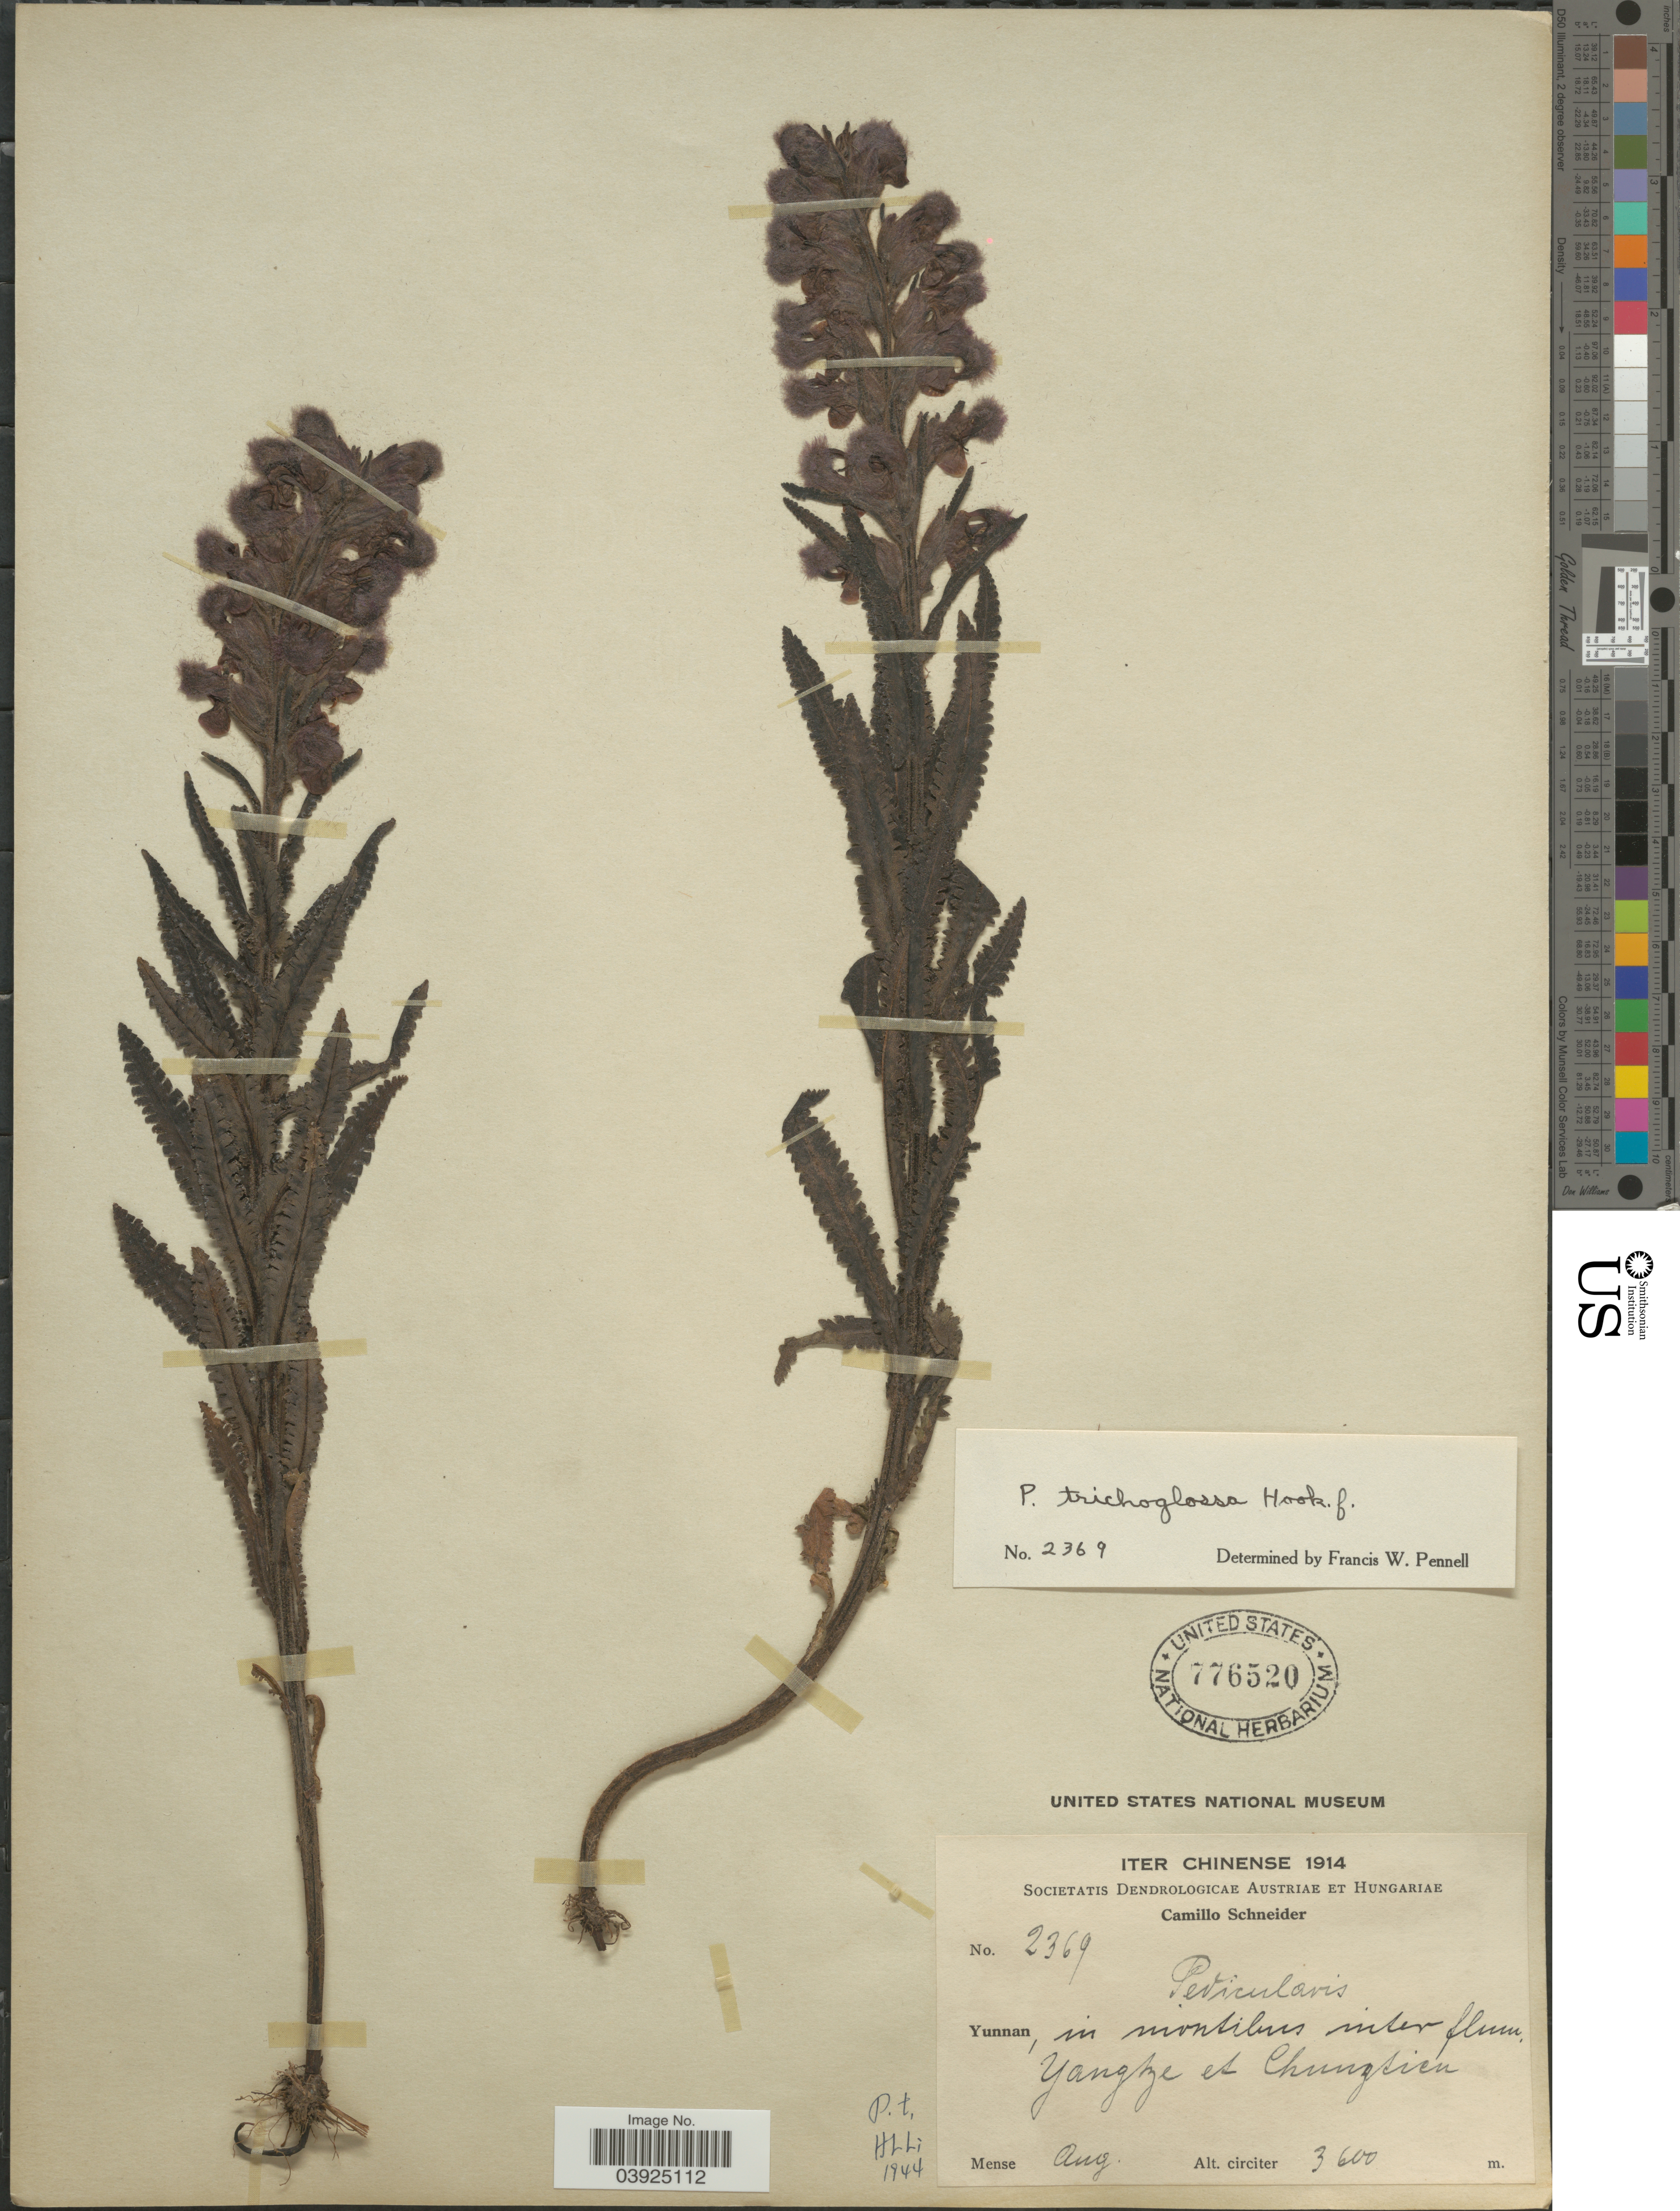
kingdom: Plantae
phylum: Tracheophyta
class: Magnoliopsida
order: Lamiales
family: Orobanchaceae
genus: Pedicularis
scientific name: Pedicularis trichoglossa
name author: Hook. f.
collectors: C. K. Schneider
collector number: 2369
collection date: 1914-08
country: China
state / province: Yunnan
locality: Iter Chinense. In montibus inter flum. Yangtze et Chungtien.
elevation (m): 3600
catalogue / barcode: US 776520